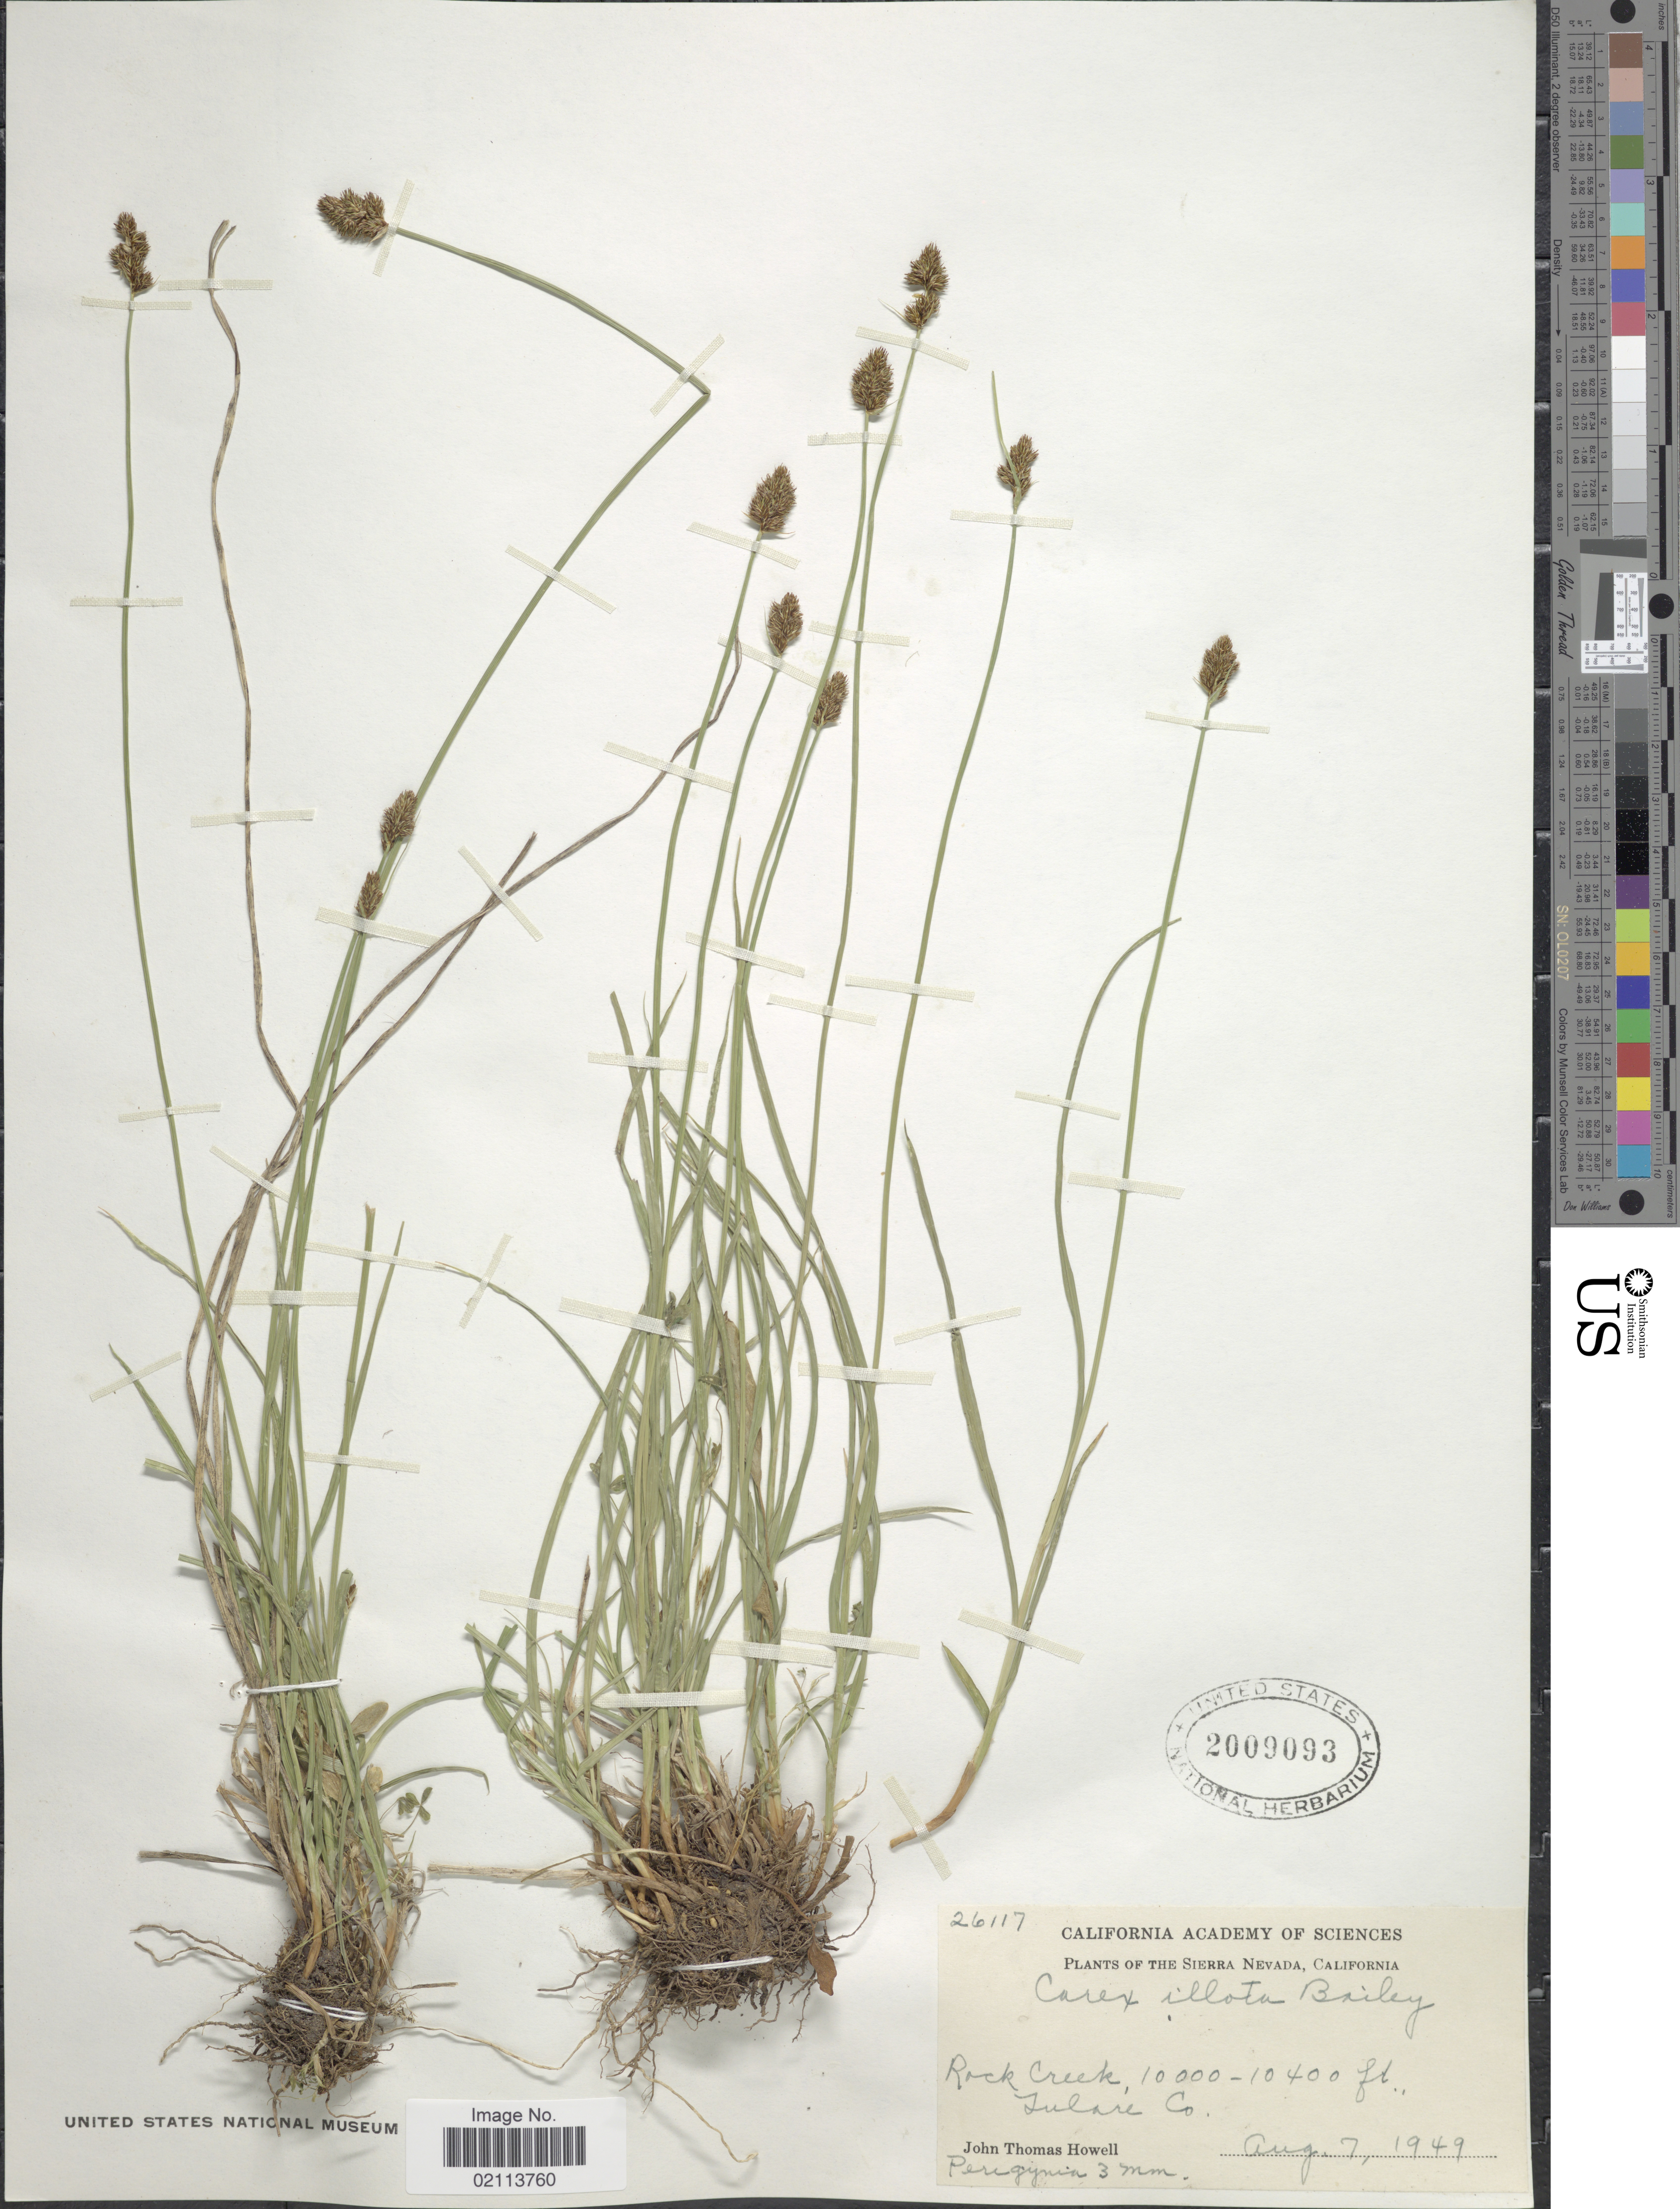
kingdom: Plantae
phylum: Tracheophyta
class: Liliopsida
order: Poales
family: Cyperaceae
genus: Carex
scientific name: Carex illota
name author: L.H. Bailey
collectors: J. T. Howell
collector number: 26117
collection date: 1949-08-07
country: United States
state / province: California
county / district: Tulare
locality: The Sierra Nevada, California, Rock Creek, Tulare Co.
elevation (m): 3048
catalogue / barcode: US 2009093